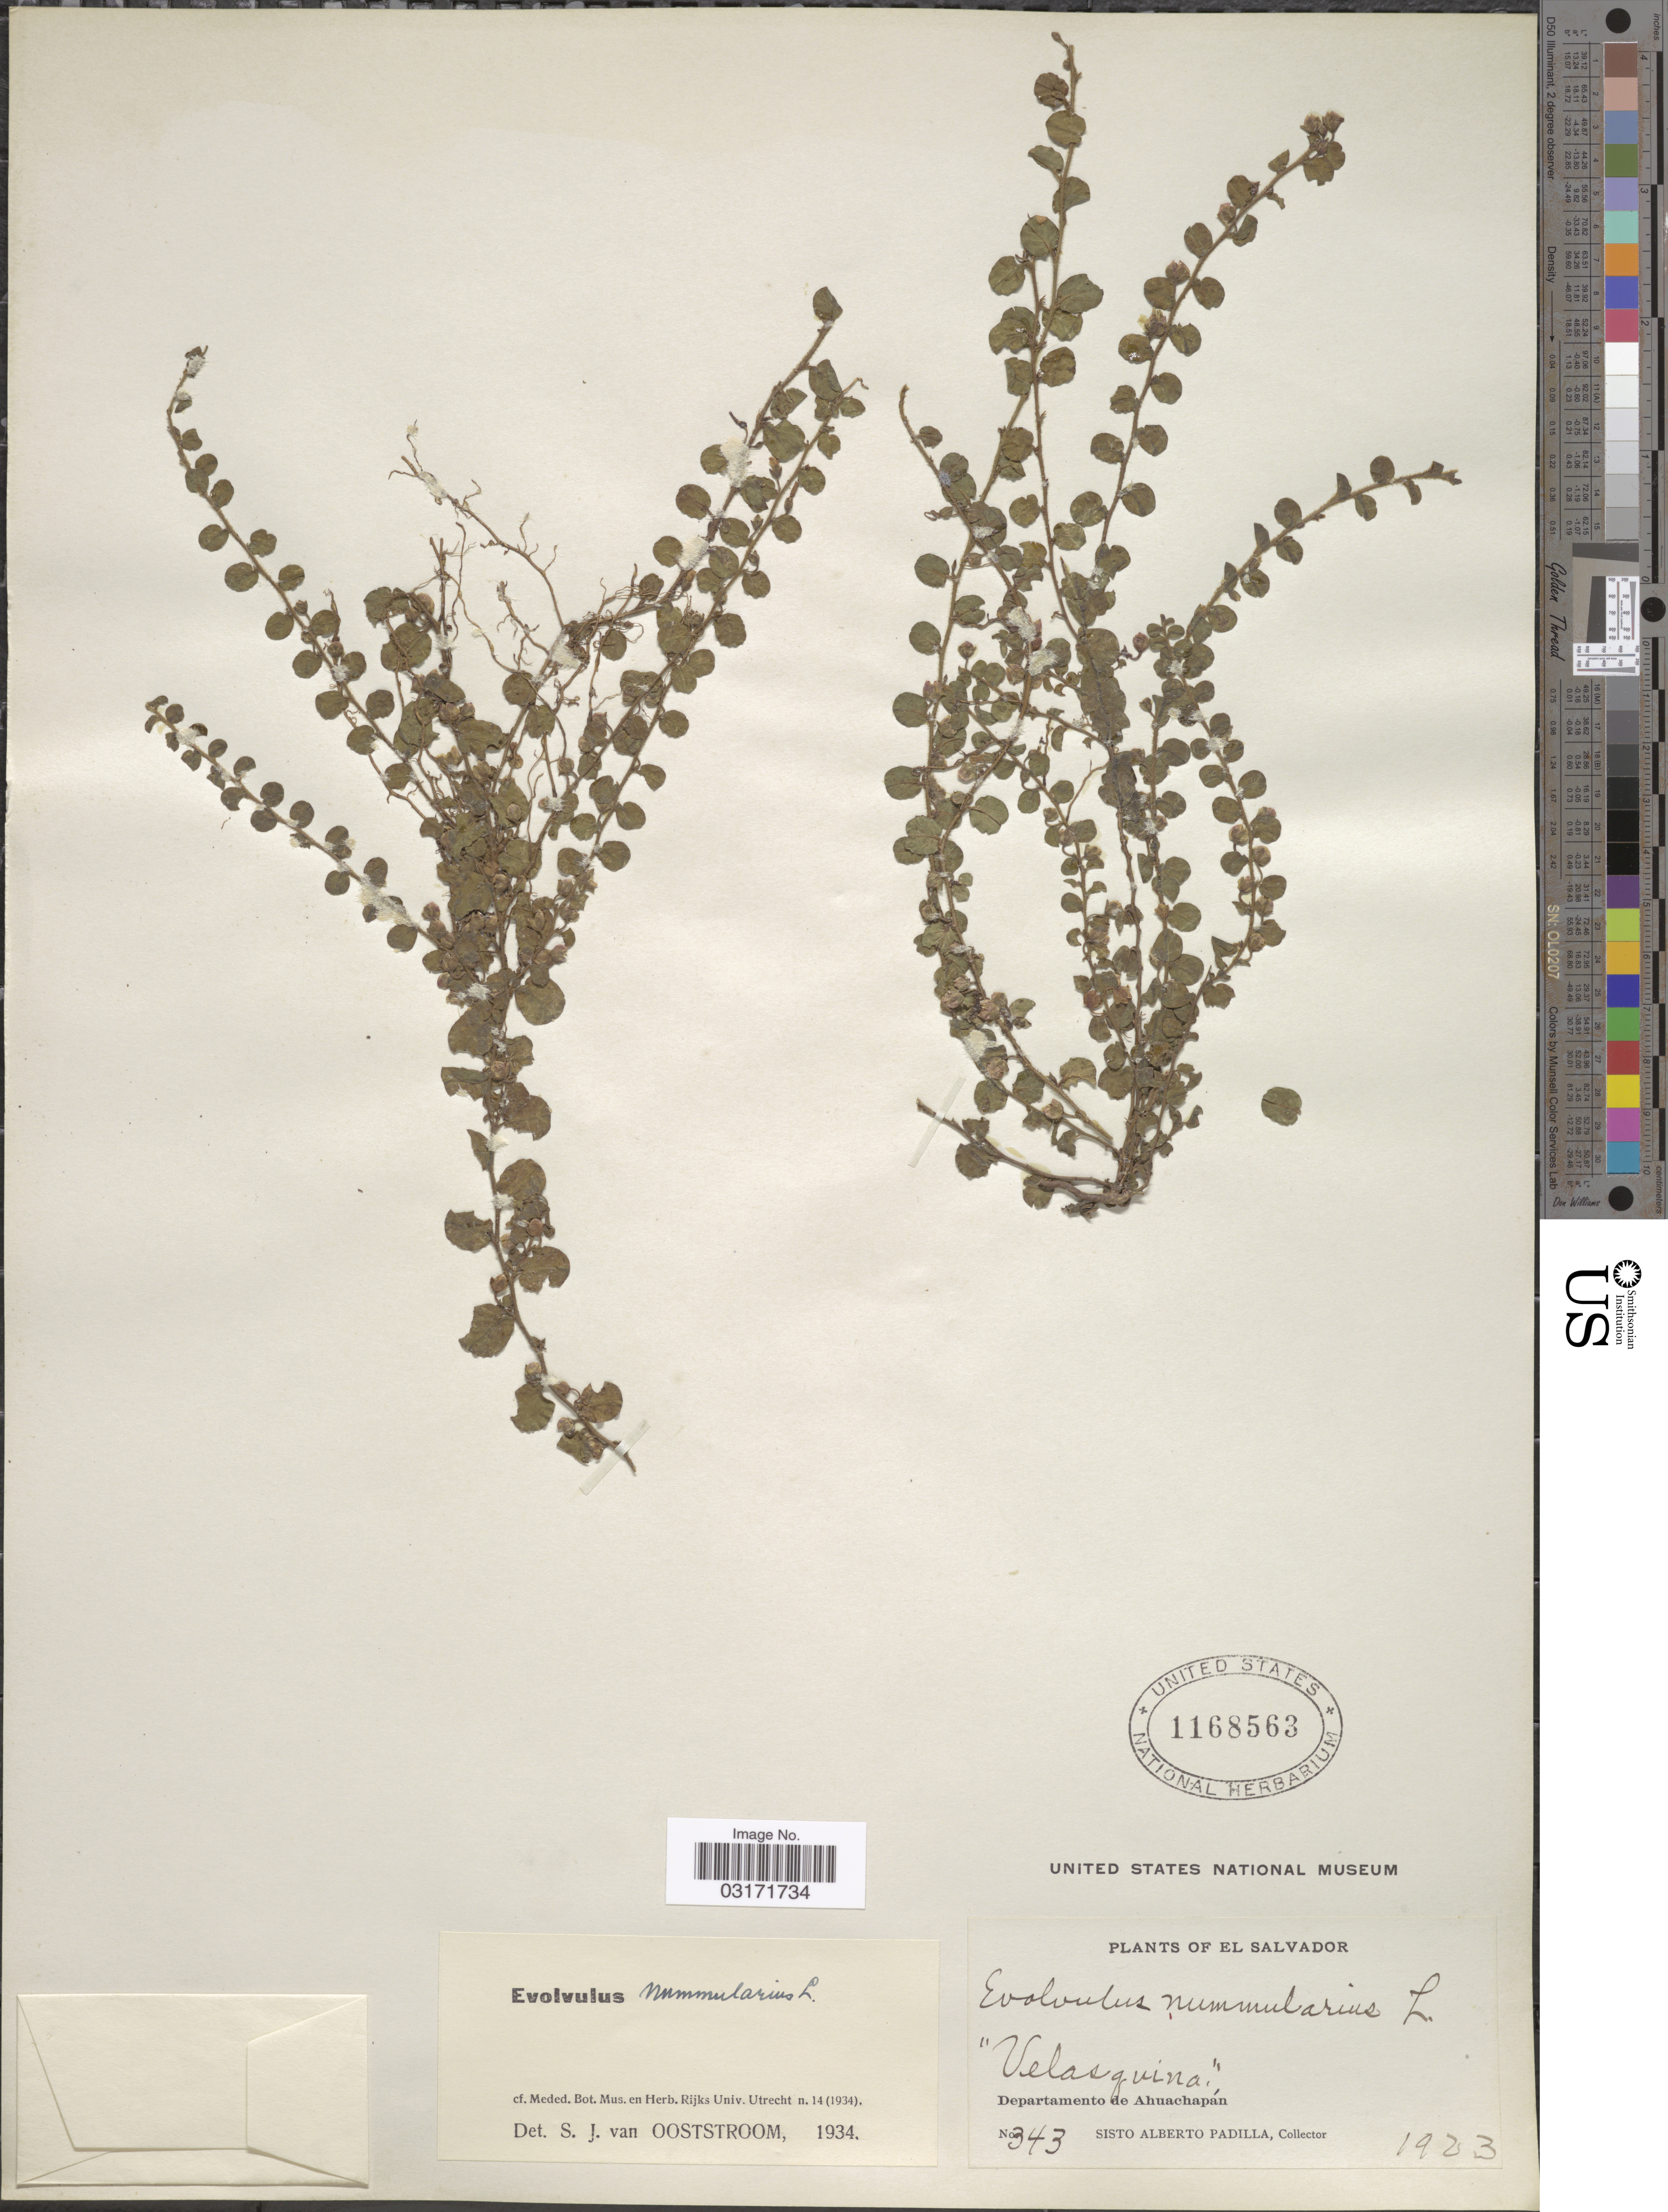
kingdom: Plantae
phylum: Tracheophyta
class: Magnoliopsida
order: Solanales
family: Convolvulaceae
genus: Evolvulus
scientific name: Evolvulus nummularius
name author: (L.) L.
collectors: S. A. Padilla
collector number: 343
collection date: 1923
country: El Salvador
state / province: Ahuachapan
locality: Departamento de Ahuachapán.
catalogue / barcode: US 1168563